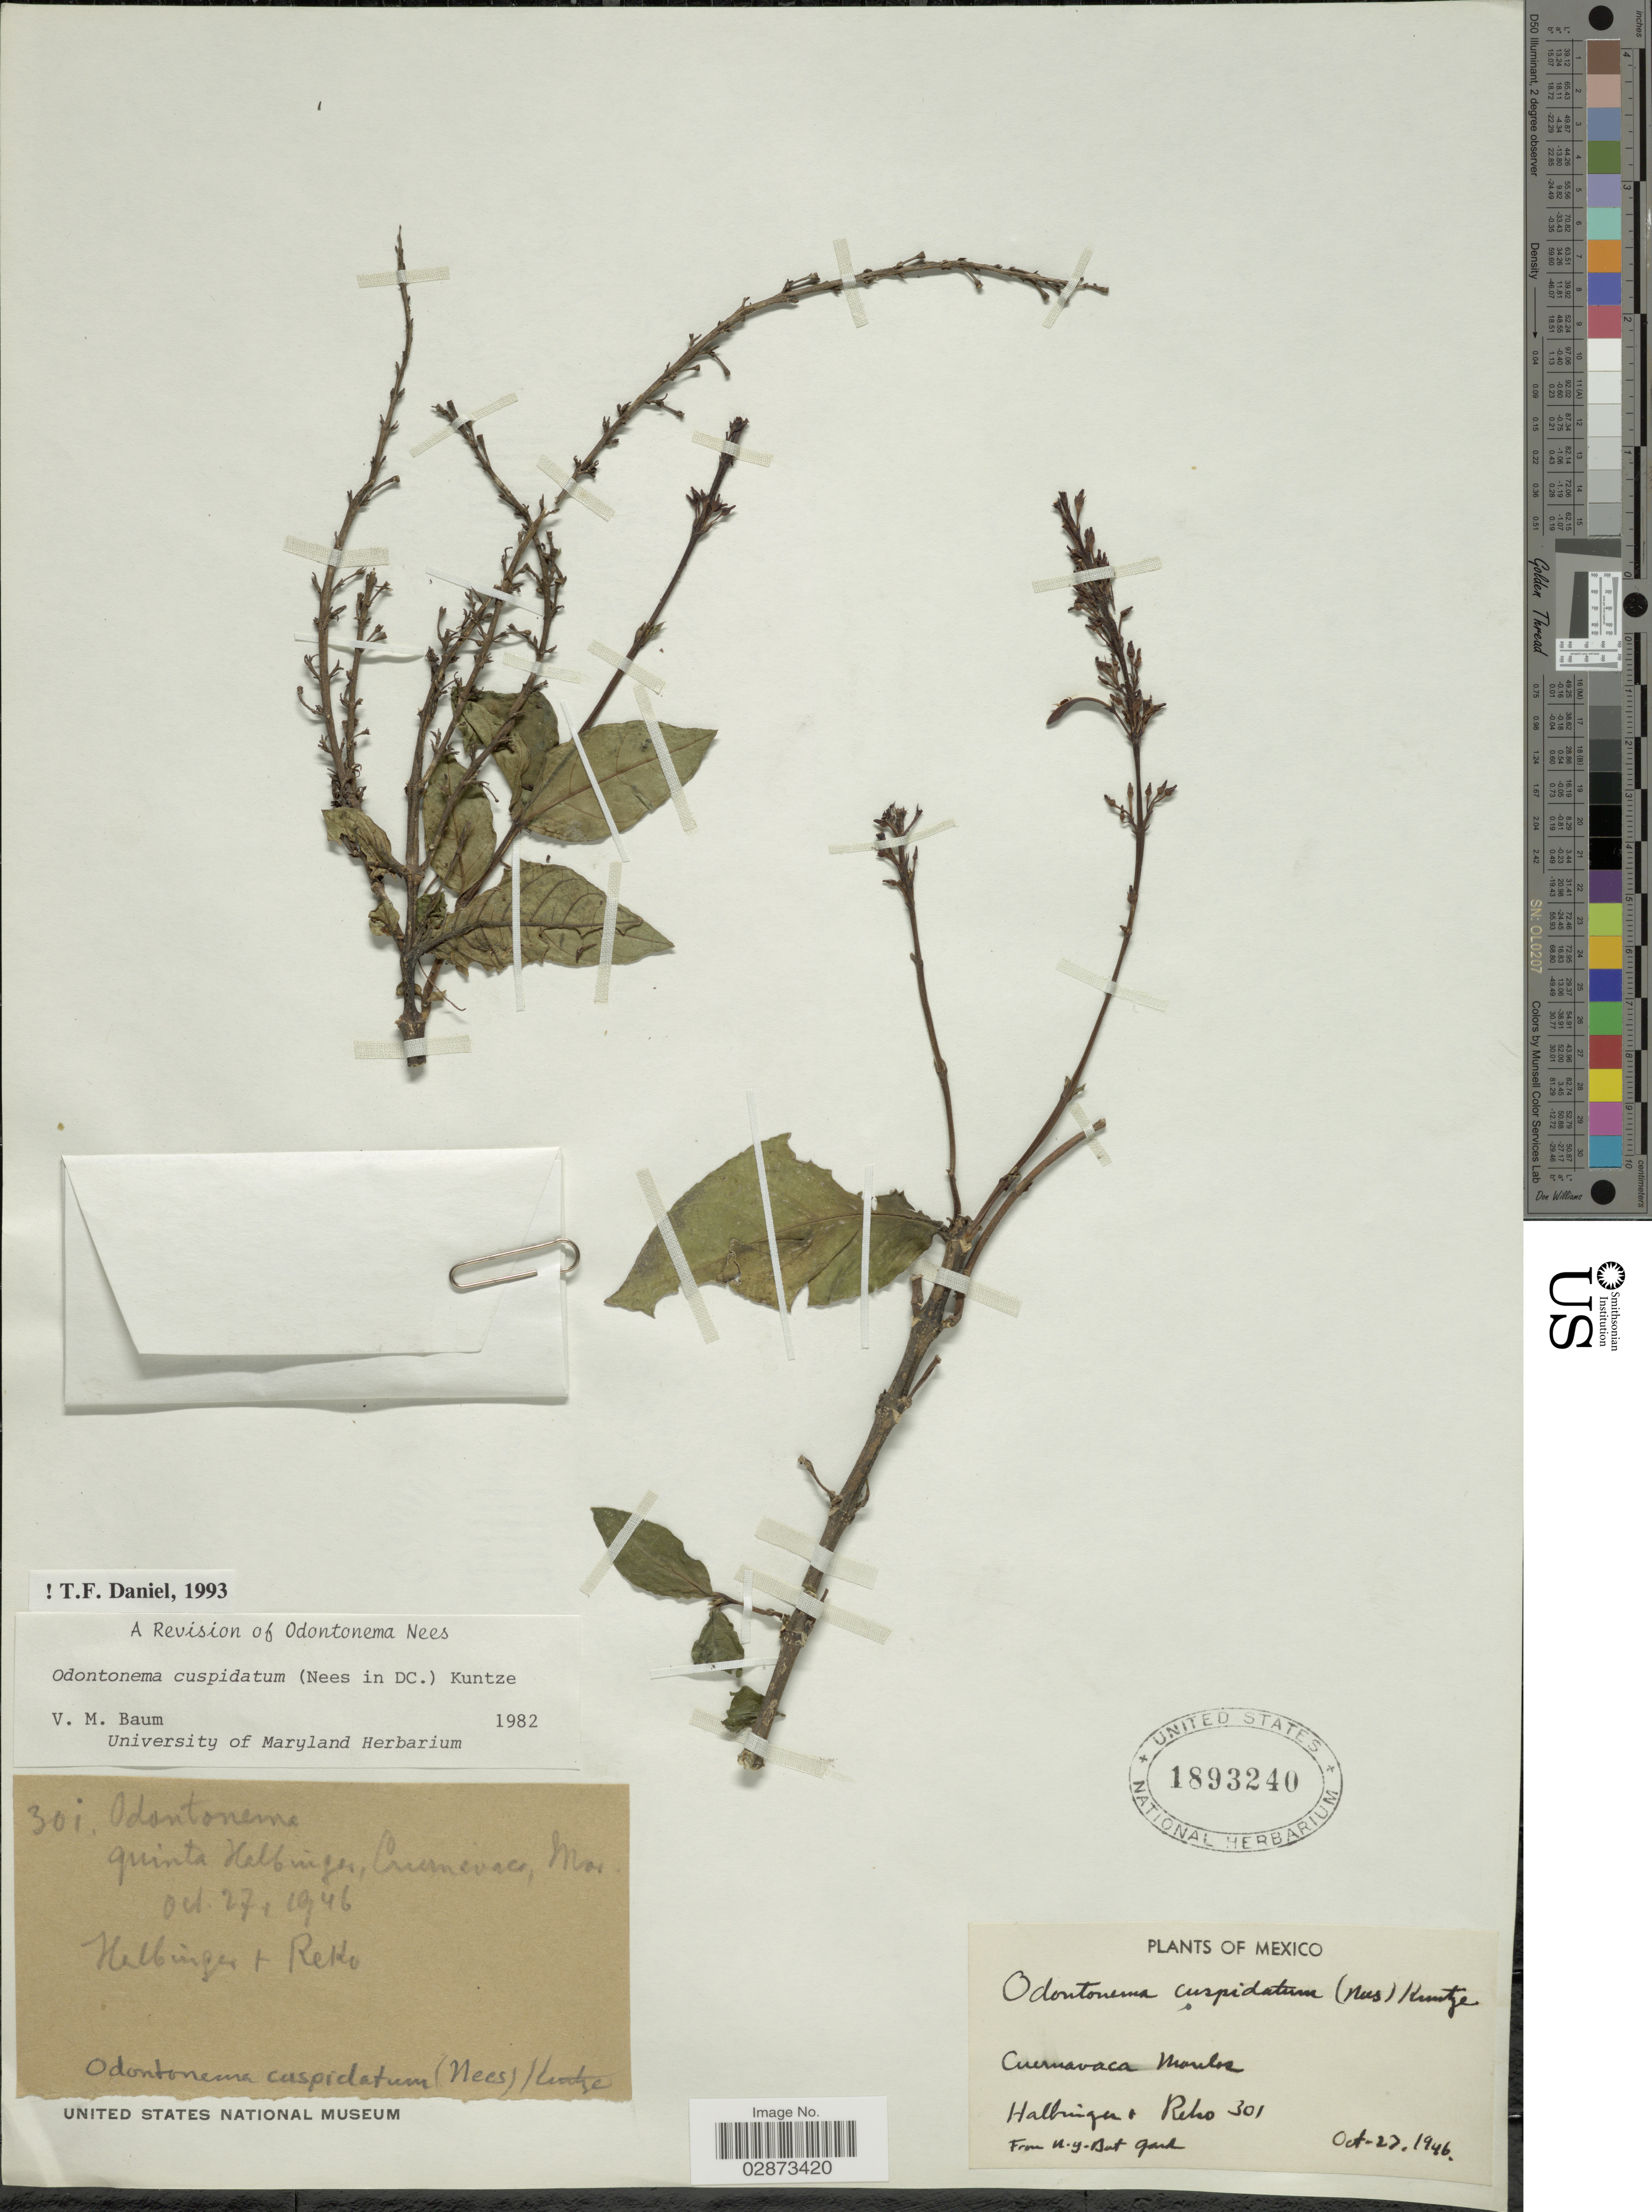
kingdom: Plantae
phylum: Tracheophyta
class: Magnoliopsida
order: Lamiales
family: Acanthaceae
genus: Odontonema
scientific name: Odontonema cuspidatum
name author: (Nees) Kuntze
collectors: Halbinger & -. Reko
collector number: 301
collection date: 1946-10-27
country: Mexico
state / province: Morelos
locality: Cuernavaca, Morelos.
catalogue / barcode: US 1893240